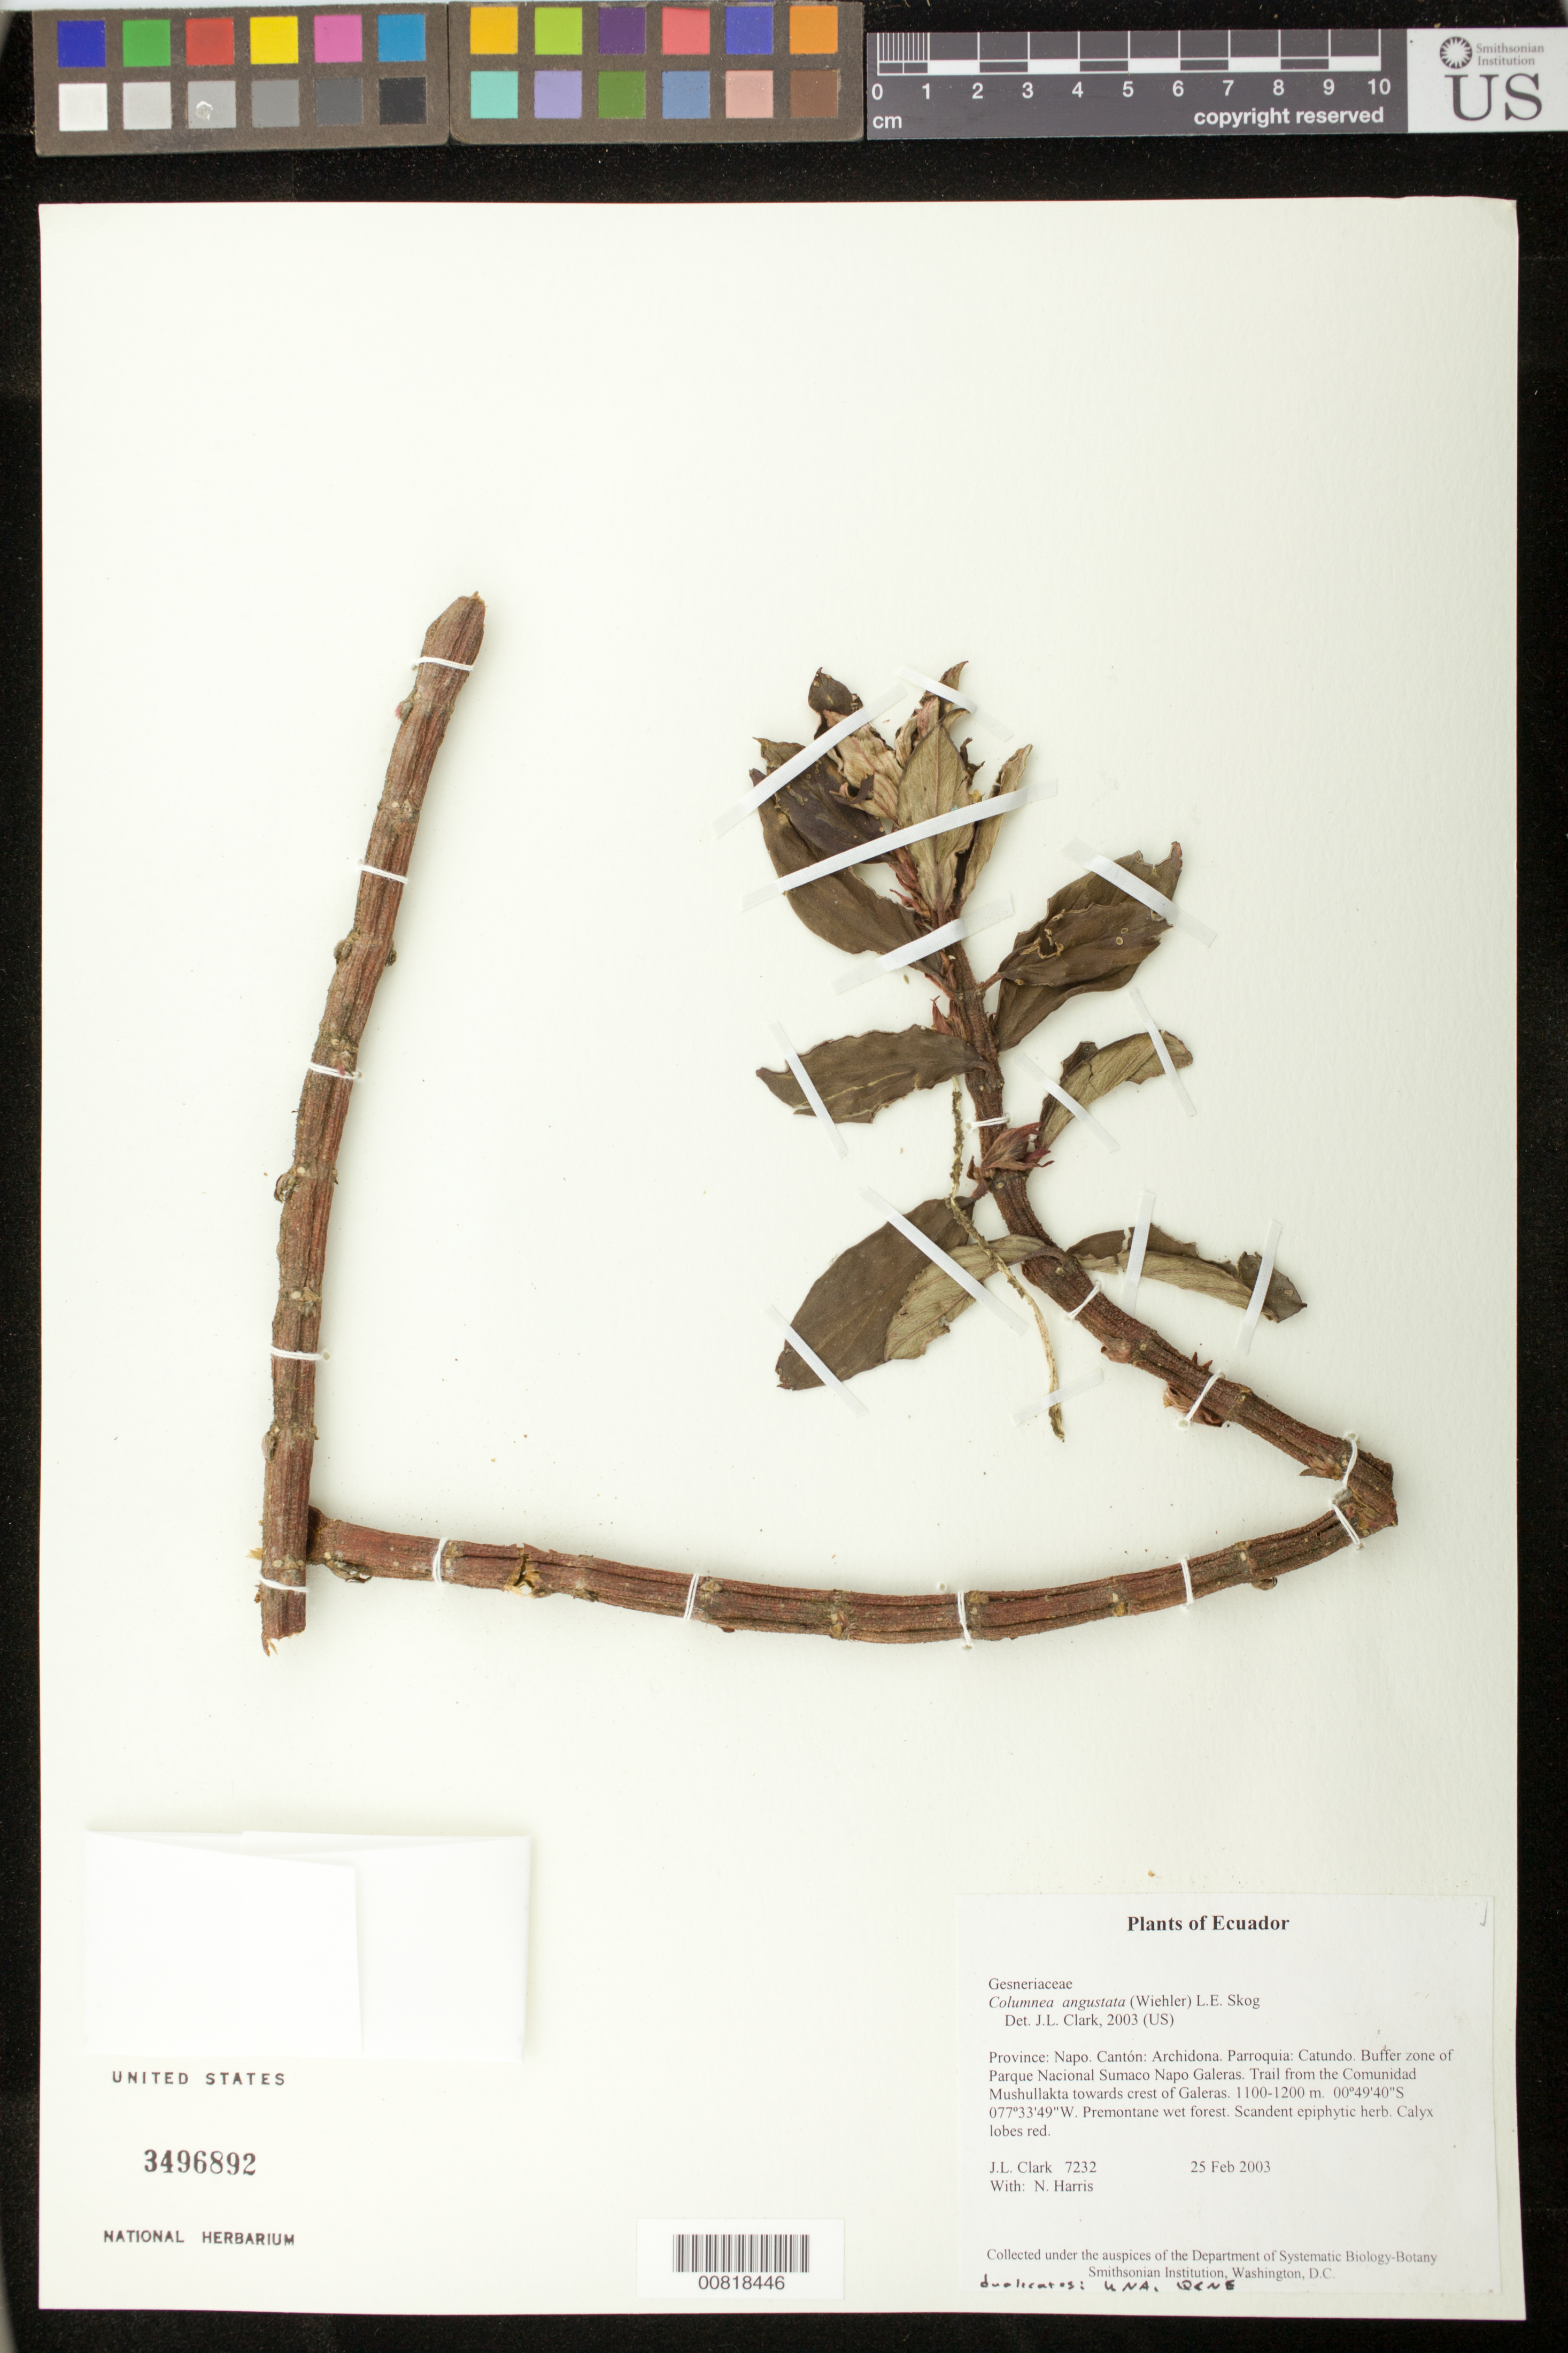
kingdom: Plantae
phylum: Tracheophyta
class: Magnoliopsida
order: Lamiales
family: Gesneriaceae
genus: Columnea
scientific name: Columnea angustata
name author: (Wiehler) L.E. Skog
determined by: Clark, J. L., (SEL), The Marie Selby Botanical Garden (UNITED STATES)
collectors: J. L. Clark & N. Harris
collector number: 7232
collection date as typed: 25 Feb 2003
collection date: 2003-02-25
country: Ecuador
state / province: Napo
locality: Archidona. Parroquia: Catundo. Buffer zone of Parque Nacional Sumaco Napo Galeras. Trail from the Comunidad Mushullakta towards crest of Galeras.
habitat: Premontane wet forest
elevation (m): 1100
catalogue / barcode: US 3496892